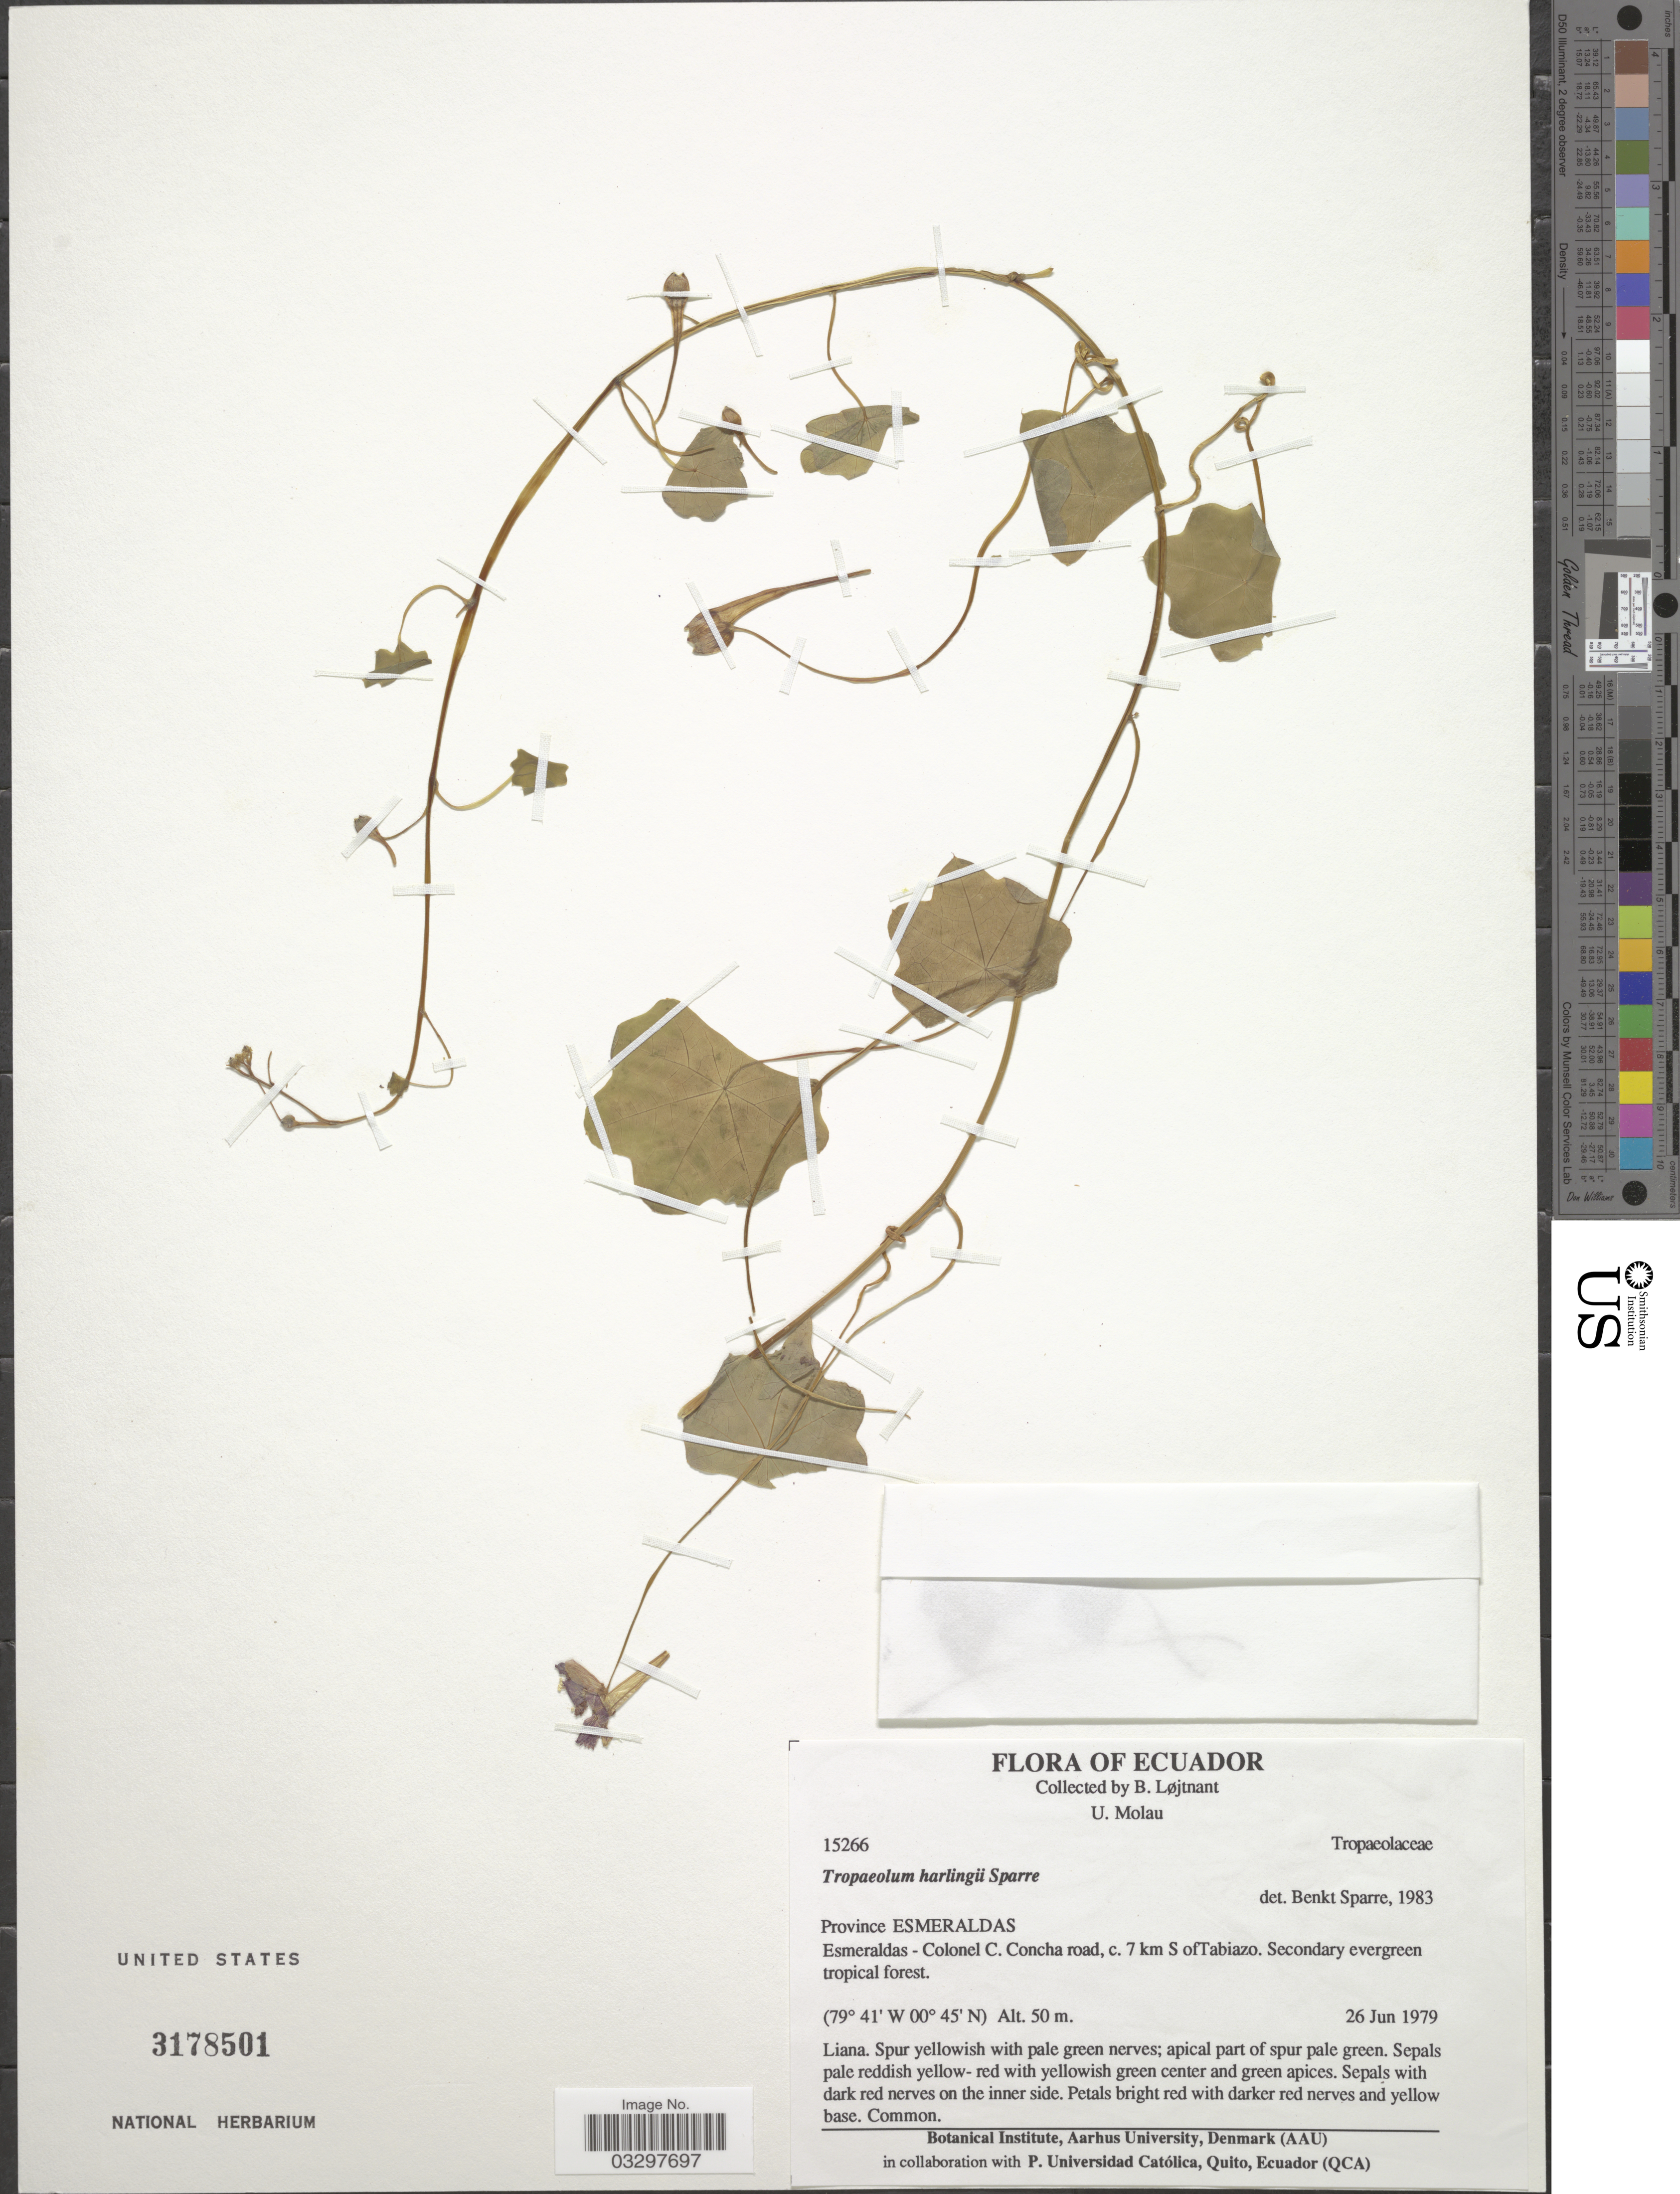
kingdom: Plantae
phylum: Tracheophyta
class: Magnoliopsida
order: Brassicales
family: Tropaeolaceae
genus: Tropaeolum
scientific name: Tropaeolum harlingii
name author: Sparre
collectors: B. Löjtnant & U. Molau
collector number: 15266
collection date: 1979-06-26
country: Ecuador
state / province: Esmeraldas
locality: Province Esmeraldas. Esmeraldas - Colonel C. Concha road, c. 7 km S of Tabiazo.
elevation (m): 50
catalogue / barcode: US 3178501